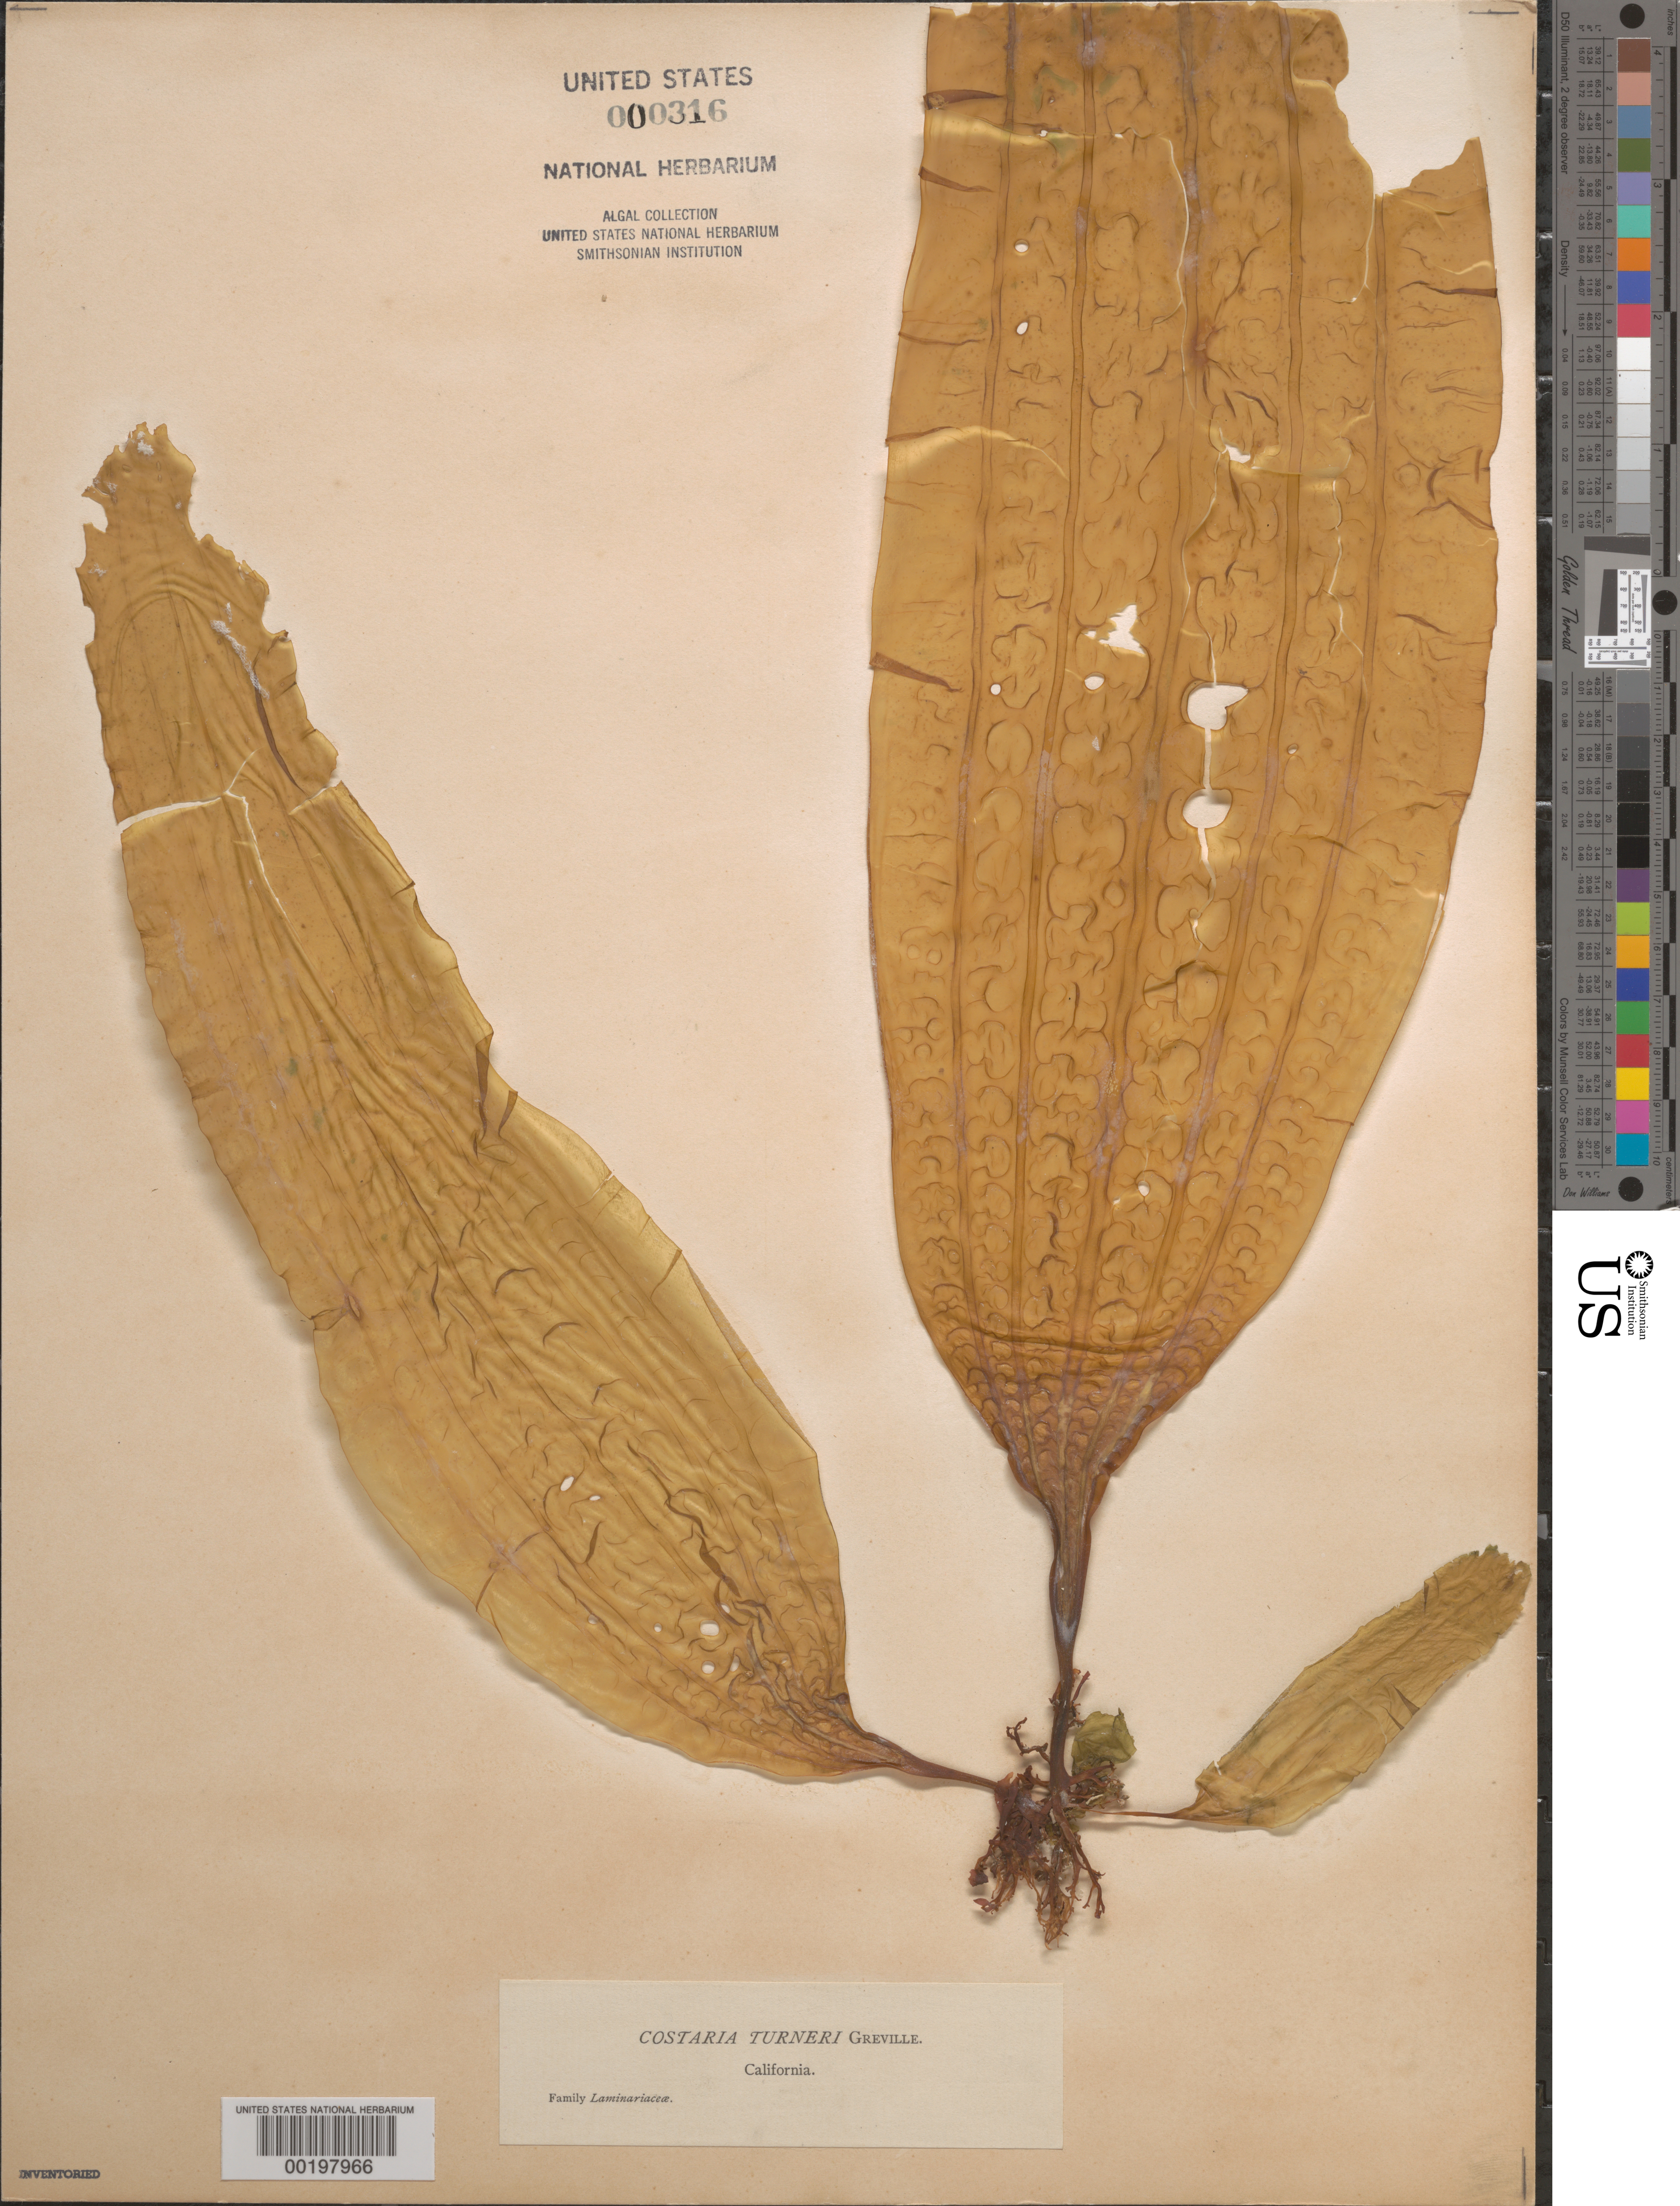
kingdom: Chromista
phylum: Ochrophyta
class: Phaeophyceae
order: Laminariales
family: Costariaceae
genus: Costaria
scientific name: Costaria costata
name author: (C. Agardh) D.A. Saunders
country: United States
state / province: California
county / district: San Diego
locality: False Bay, San Diego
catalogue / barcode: US 316